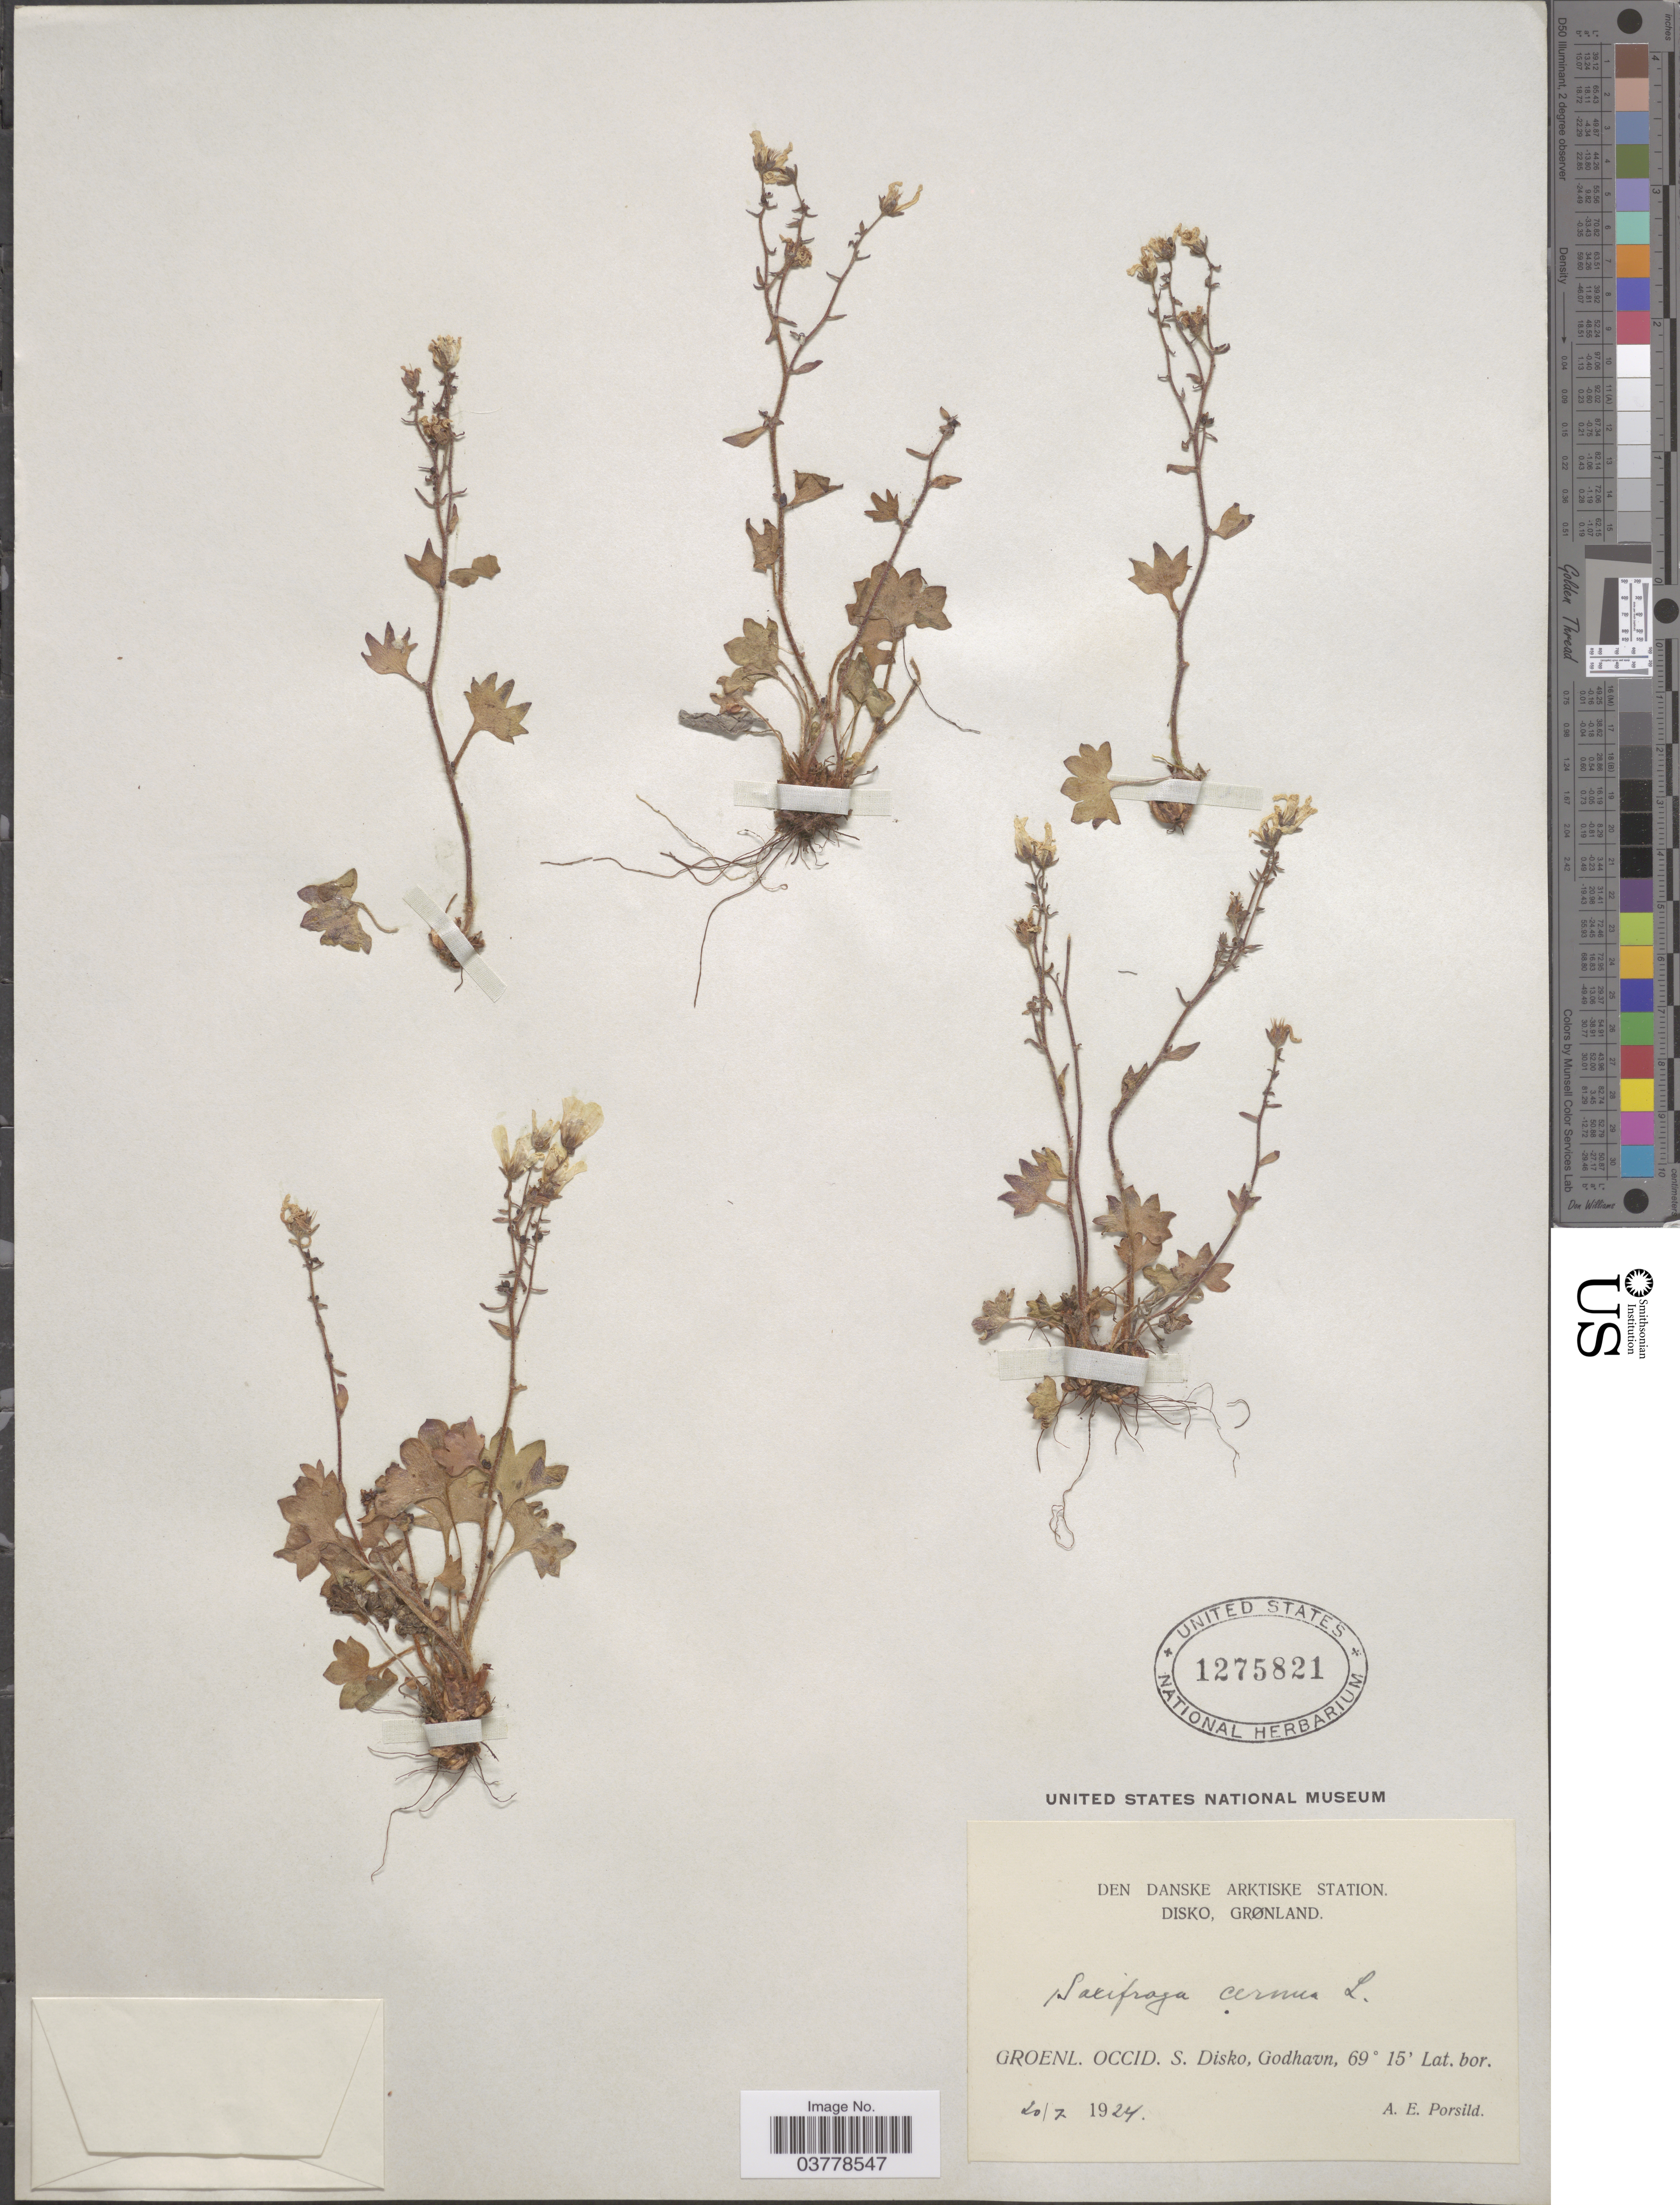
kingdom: Plantae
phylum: Tracheophyta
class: Magnoliopsida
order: Saxifragales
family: Saxifragaceae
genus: Saxifraga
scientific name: Saxifraga cernua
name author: L.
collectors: A. E. Porsild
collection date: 1924-07-20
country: Greenland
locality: Den Danske Arktiske Station. Disko. Groenl. Occid. S. Disko, Godhavn.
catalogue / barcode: US 1275821